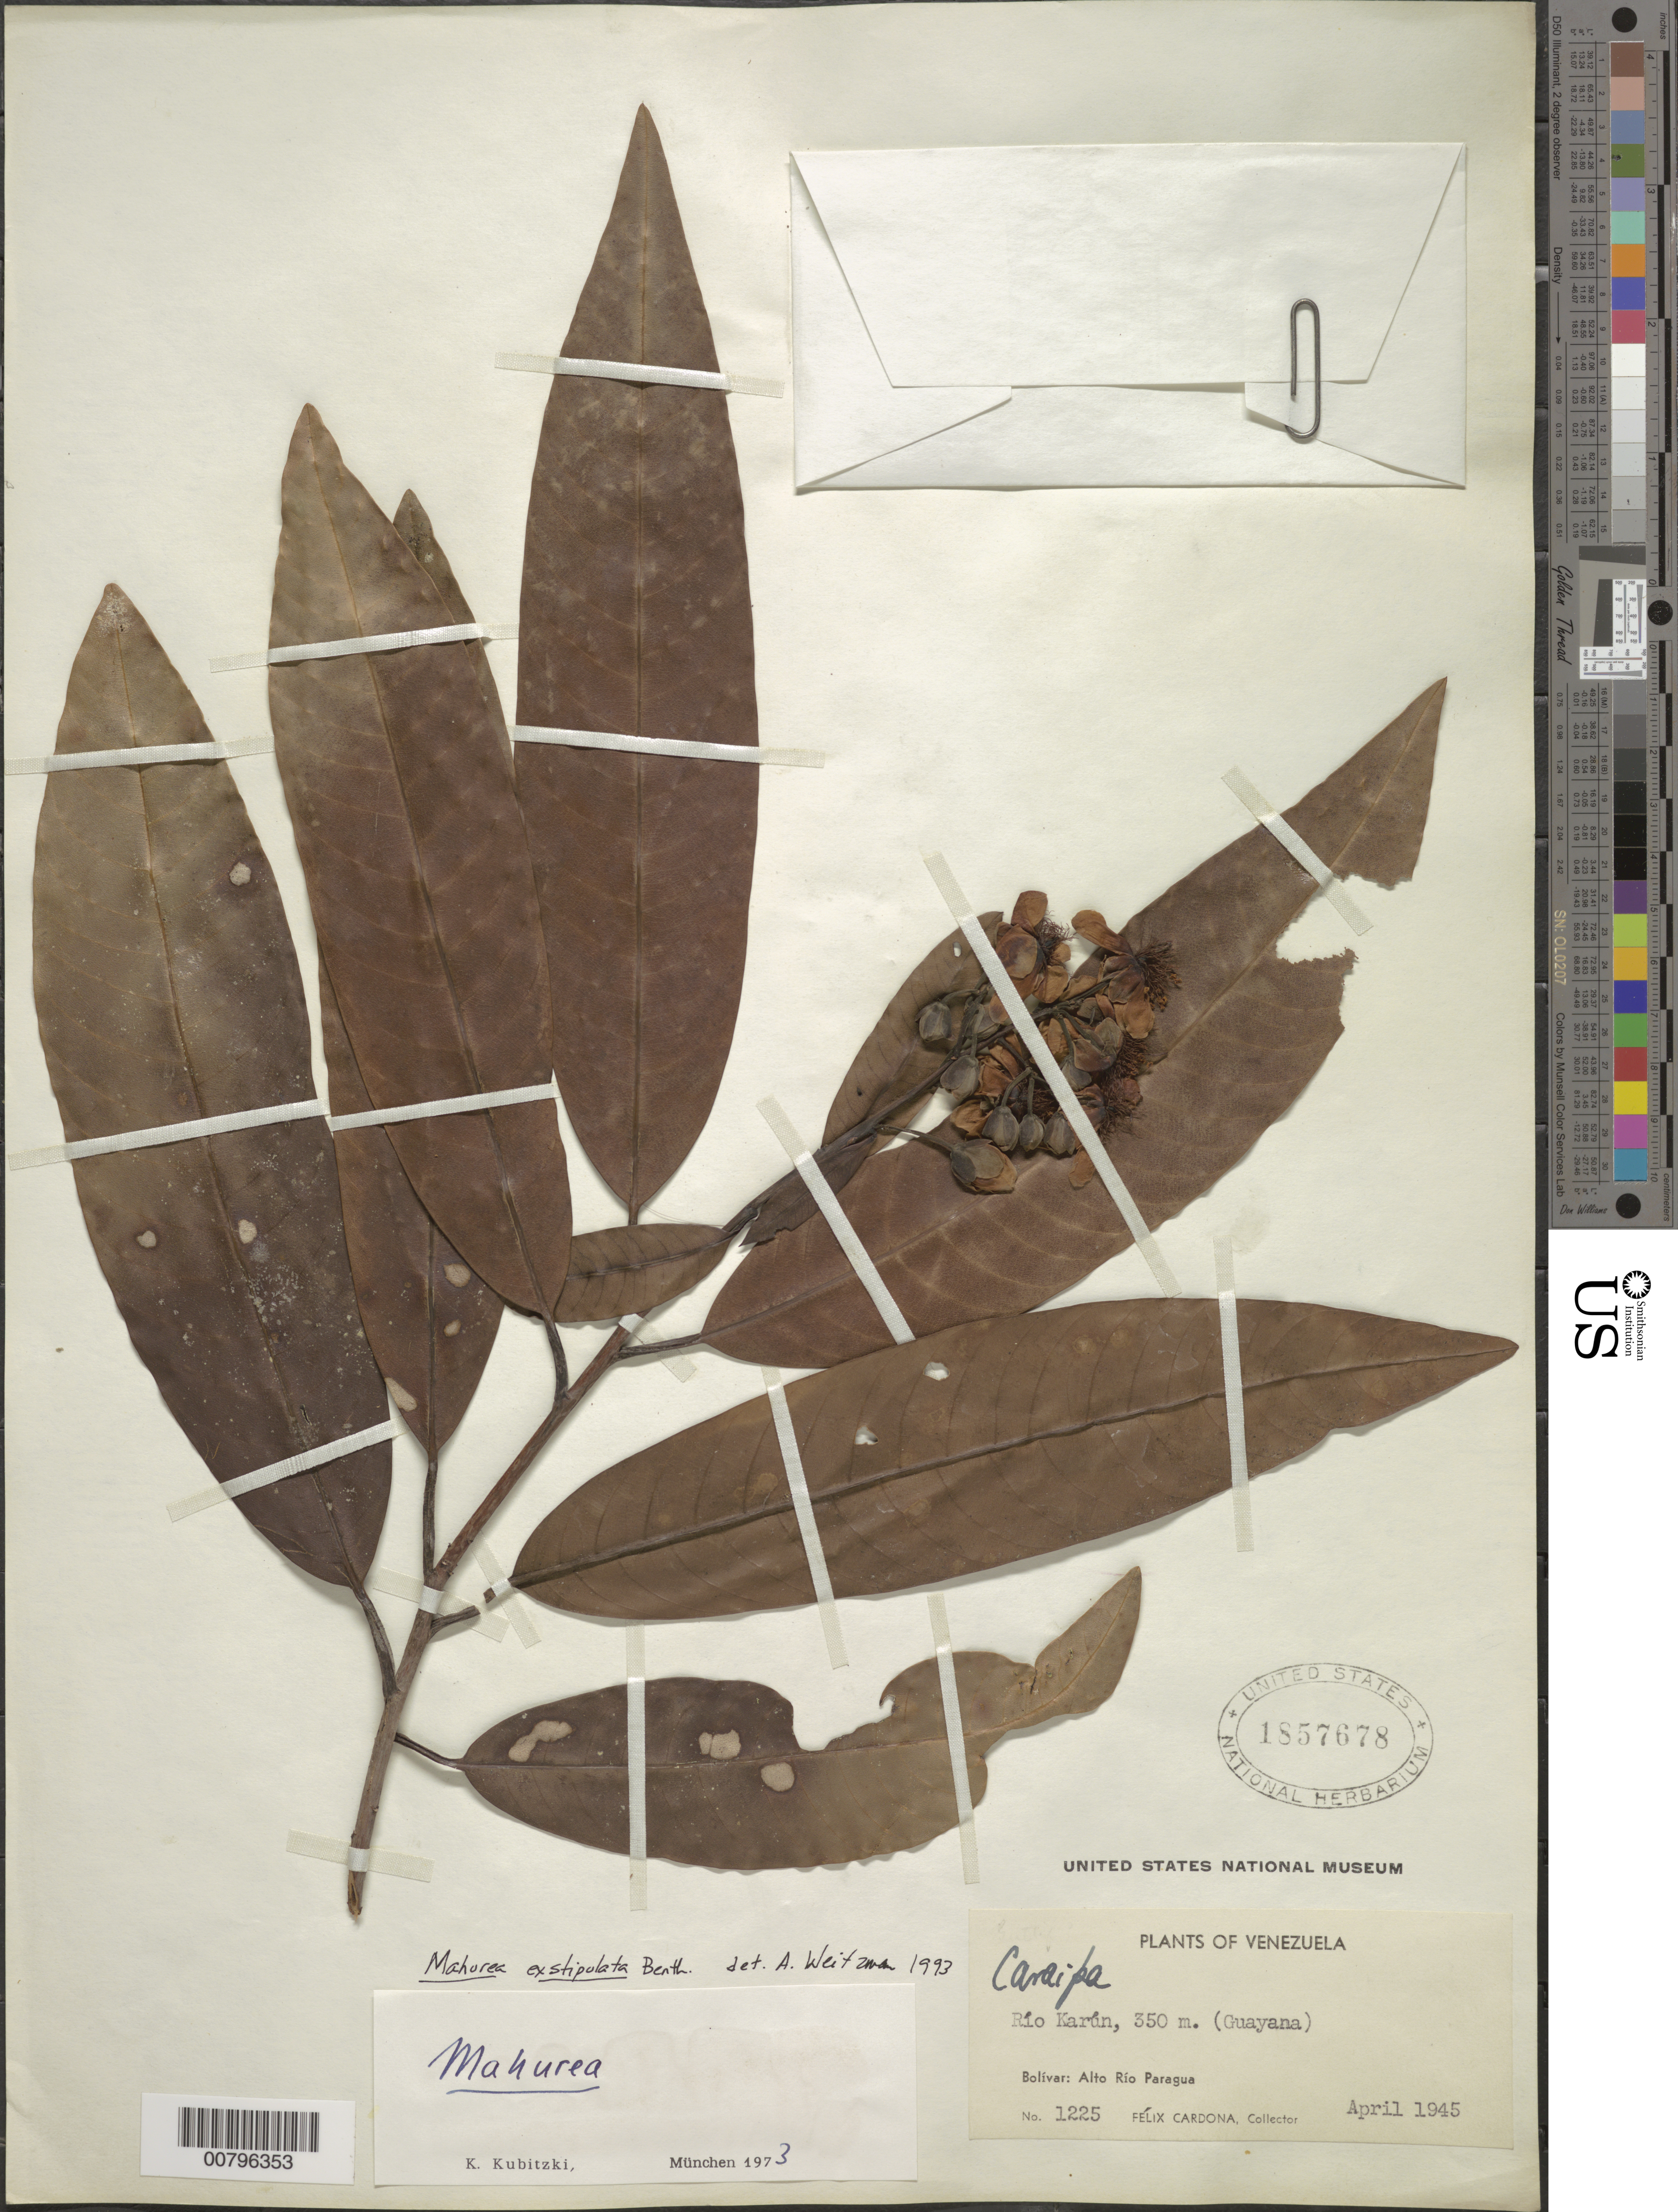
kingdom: Plantae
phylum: Tracheophyta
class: Magnoliopsida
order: Malpighiales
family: Calophyllaceae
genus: Mahurea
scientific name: Mahurea exstipulata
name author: Benth.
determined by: Weitzman, A. L.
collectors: F. Cardona Puig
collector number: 1225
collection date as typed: Apr-45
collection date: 1945-04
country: Venezuela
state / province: Bolívar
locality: Alto Río Paragua, Río Karún (Guayana)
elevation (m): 350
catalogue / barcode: US 1857678